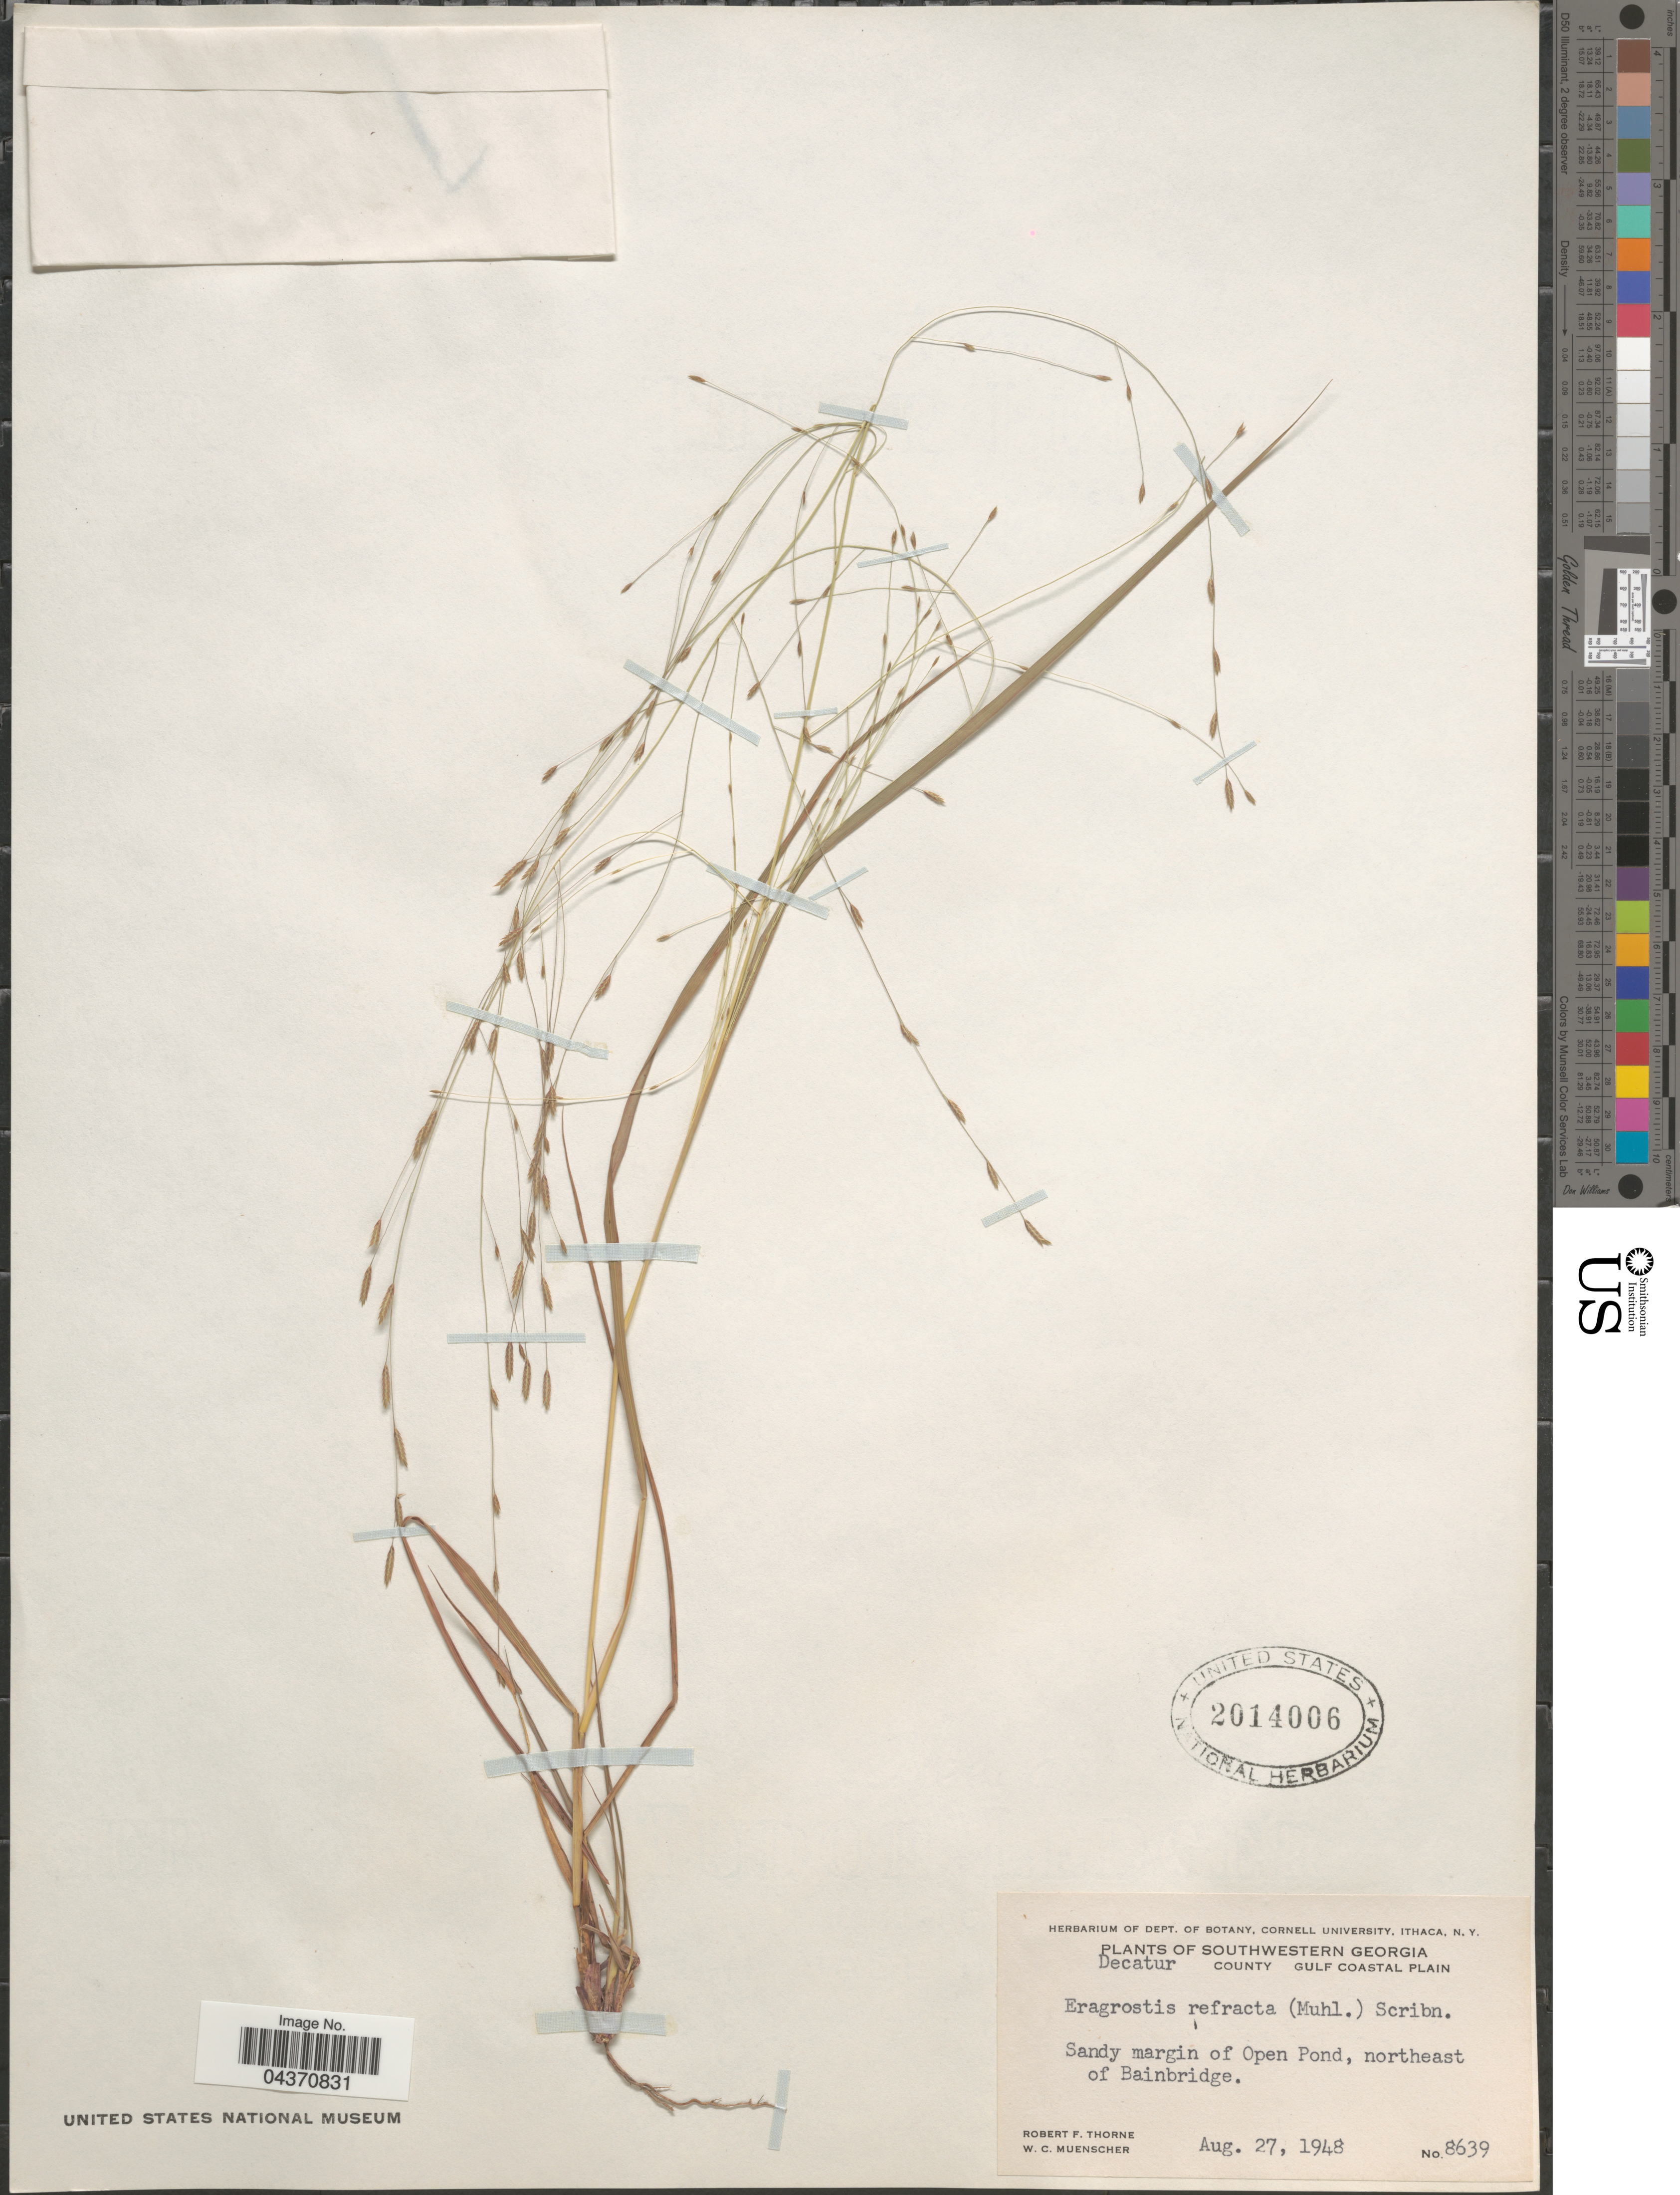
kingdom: Plantae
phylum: Tracheophyta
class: Liliopsida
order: Poales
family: Poaceae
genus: Eragrostis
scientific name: Eragrostis refracta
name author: (Muhl.) Scribn.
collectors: R. F. Thorne & W. Muenscher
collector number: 8639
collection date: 1948-08-27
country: United States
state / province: Georgia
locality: Southwestern Georgia. Decatur County. Gulf Coastal Plain. Sandy margin of Open Pond, northeast of Bainbridge.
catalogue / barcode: US 2014006